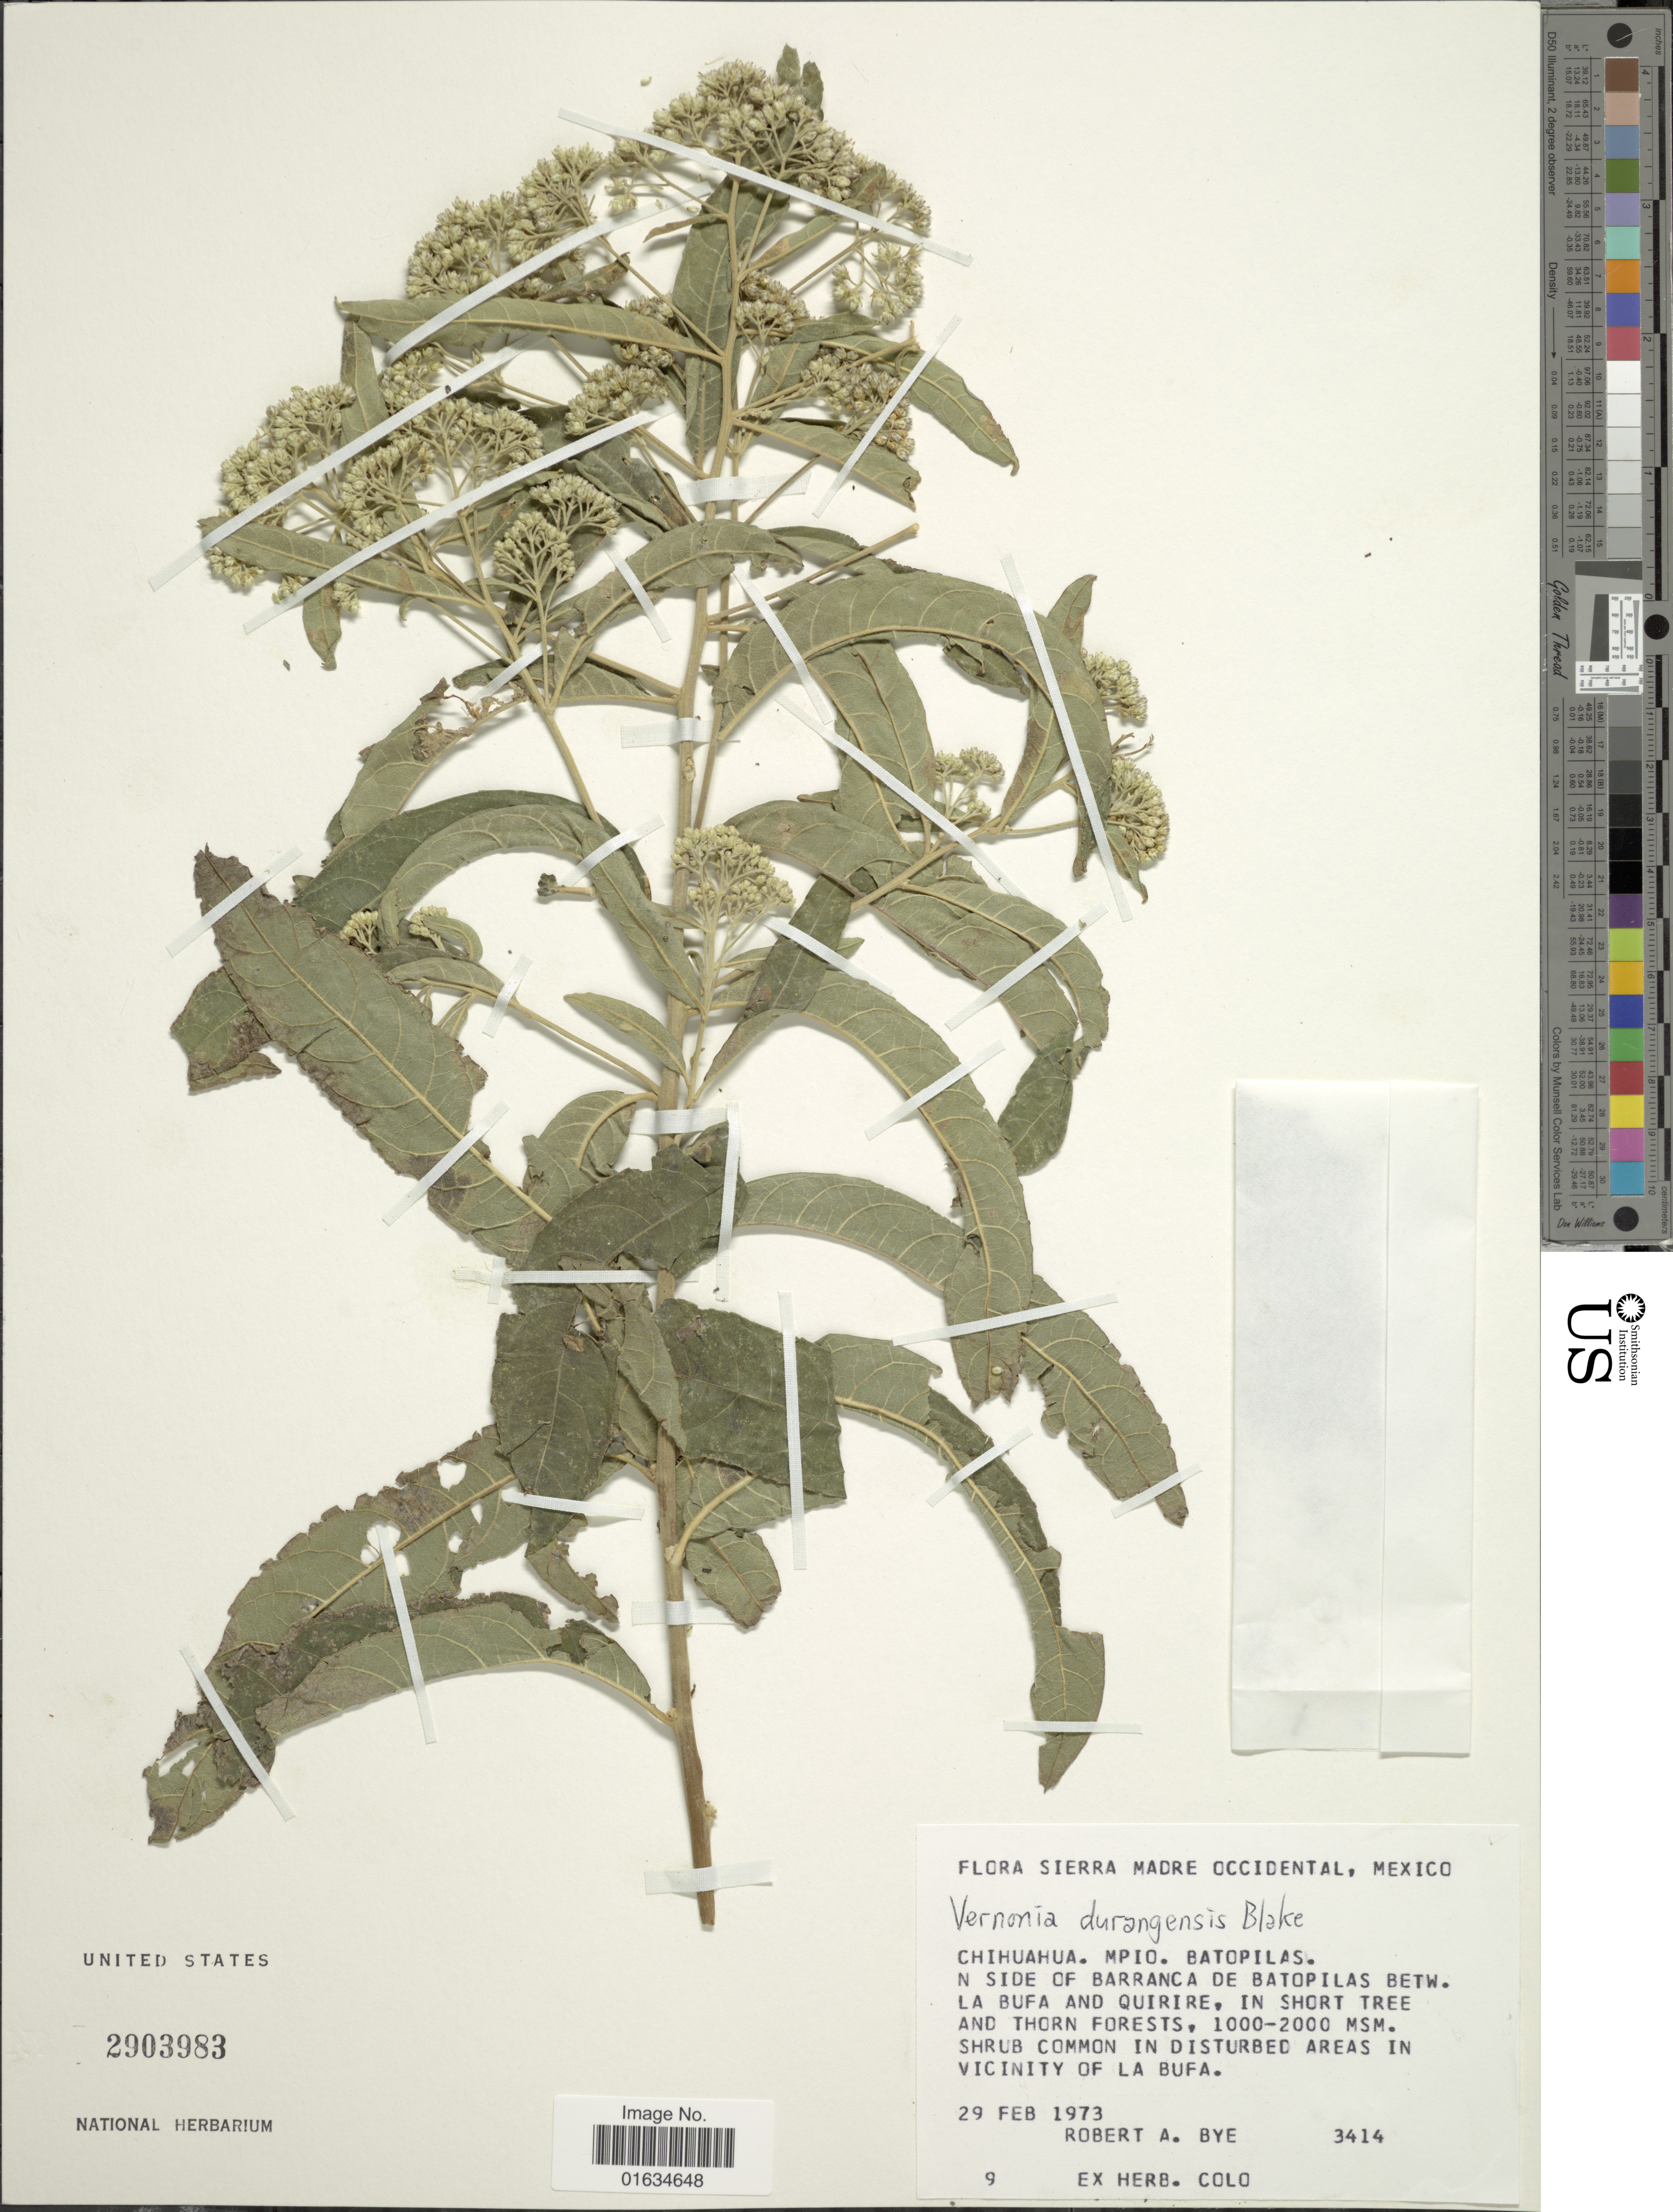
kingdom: Plantae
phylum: Tracheophyta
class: Magnoliopsida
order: Asterales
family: Asteraceae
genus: Eremosis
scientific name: Eremosis triflosculosa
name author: (Kunth) Gleason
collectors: R. A. Bye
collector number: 3414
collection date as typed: Transcribed d/m/y: 29/2/1973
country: Mexico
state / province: Chihuahua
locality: Mpio. Batopilas, N side of Barranca de Batopilas betw. La Bufa and Quirire, in short tree and thorn forests, viicnity of La Bufa, Sierra Madre Occidental.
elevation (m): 1000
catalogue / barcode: US 2903983